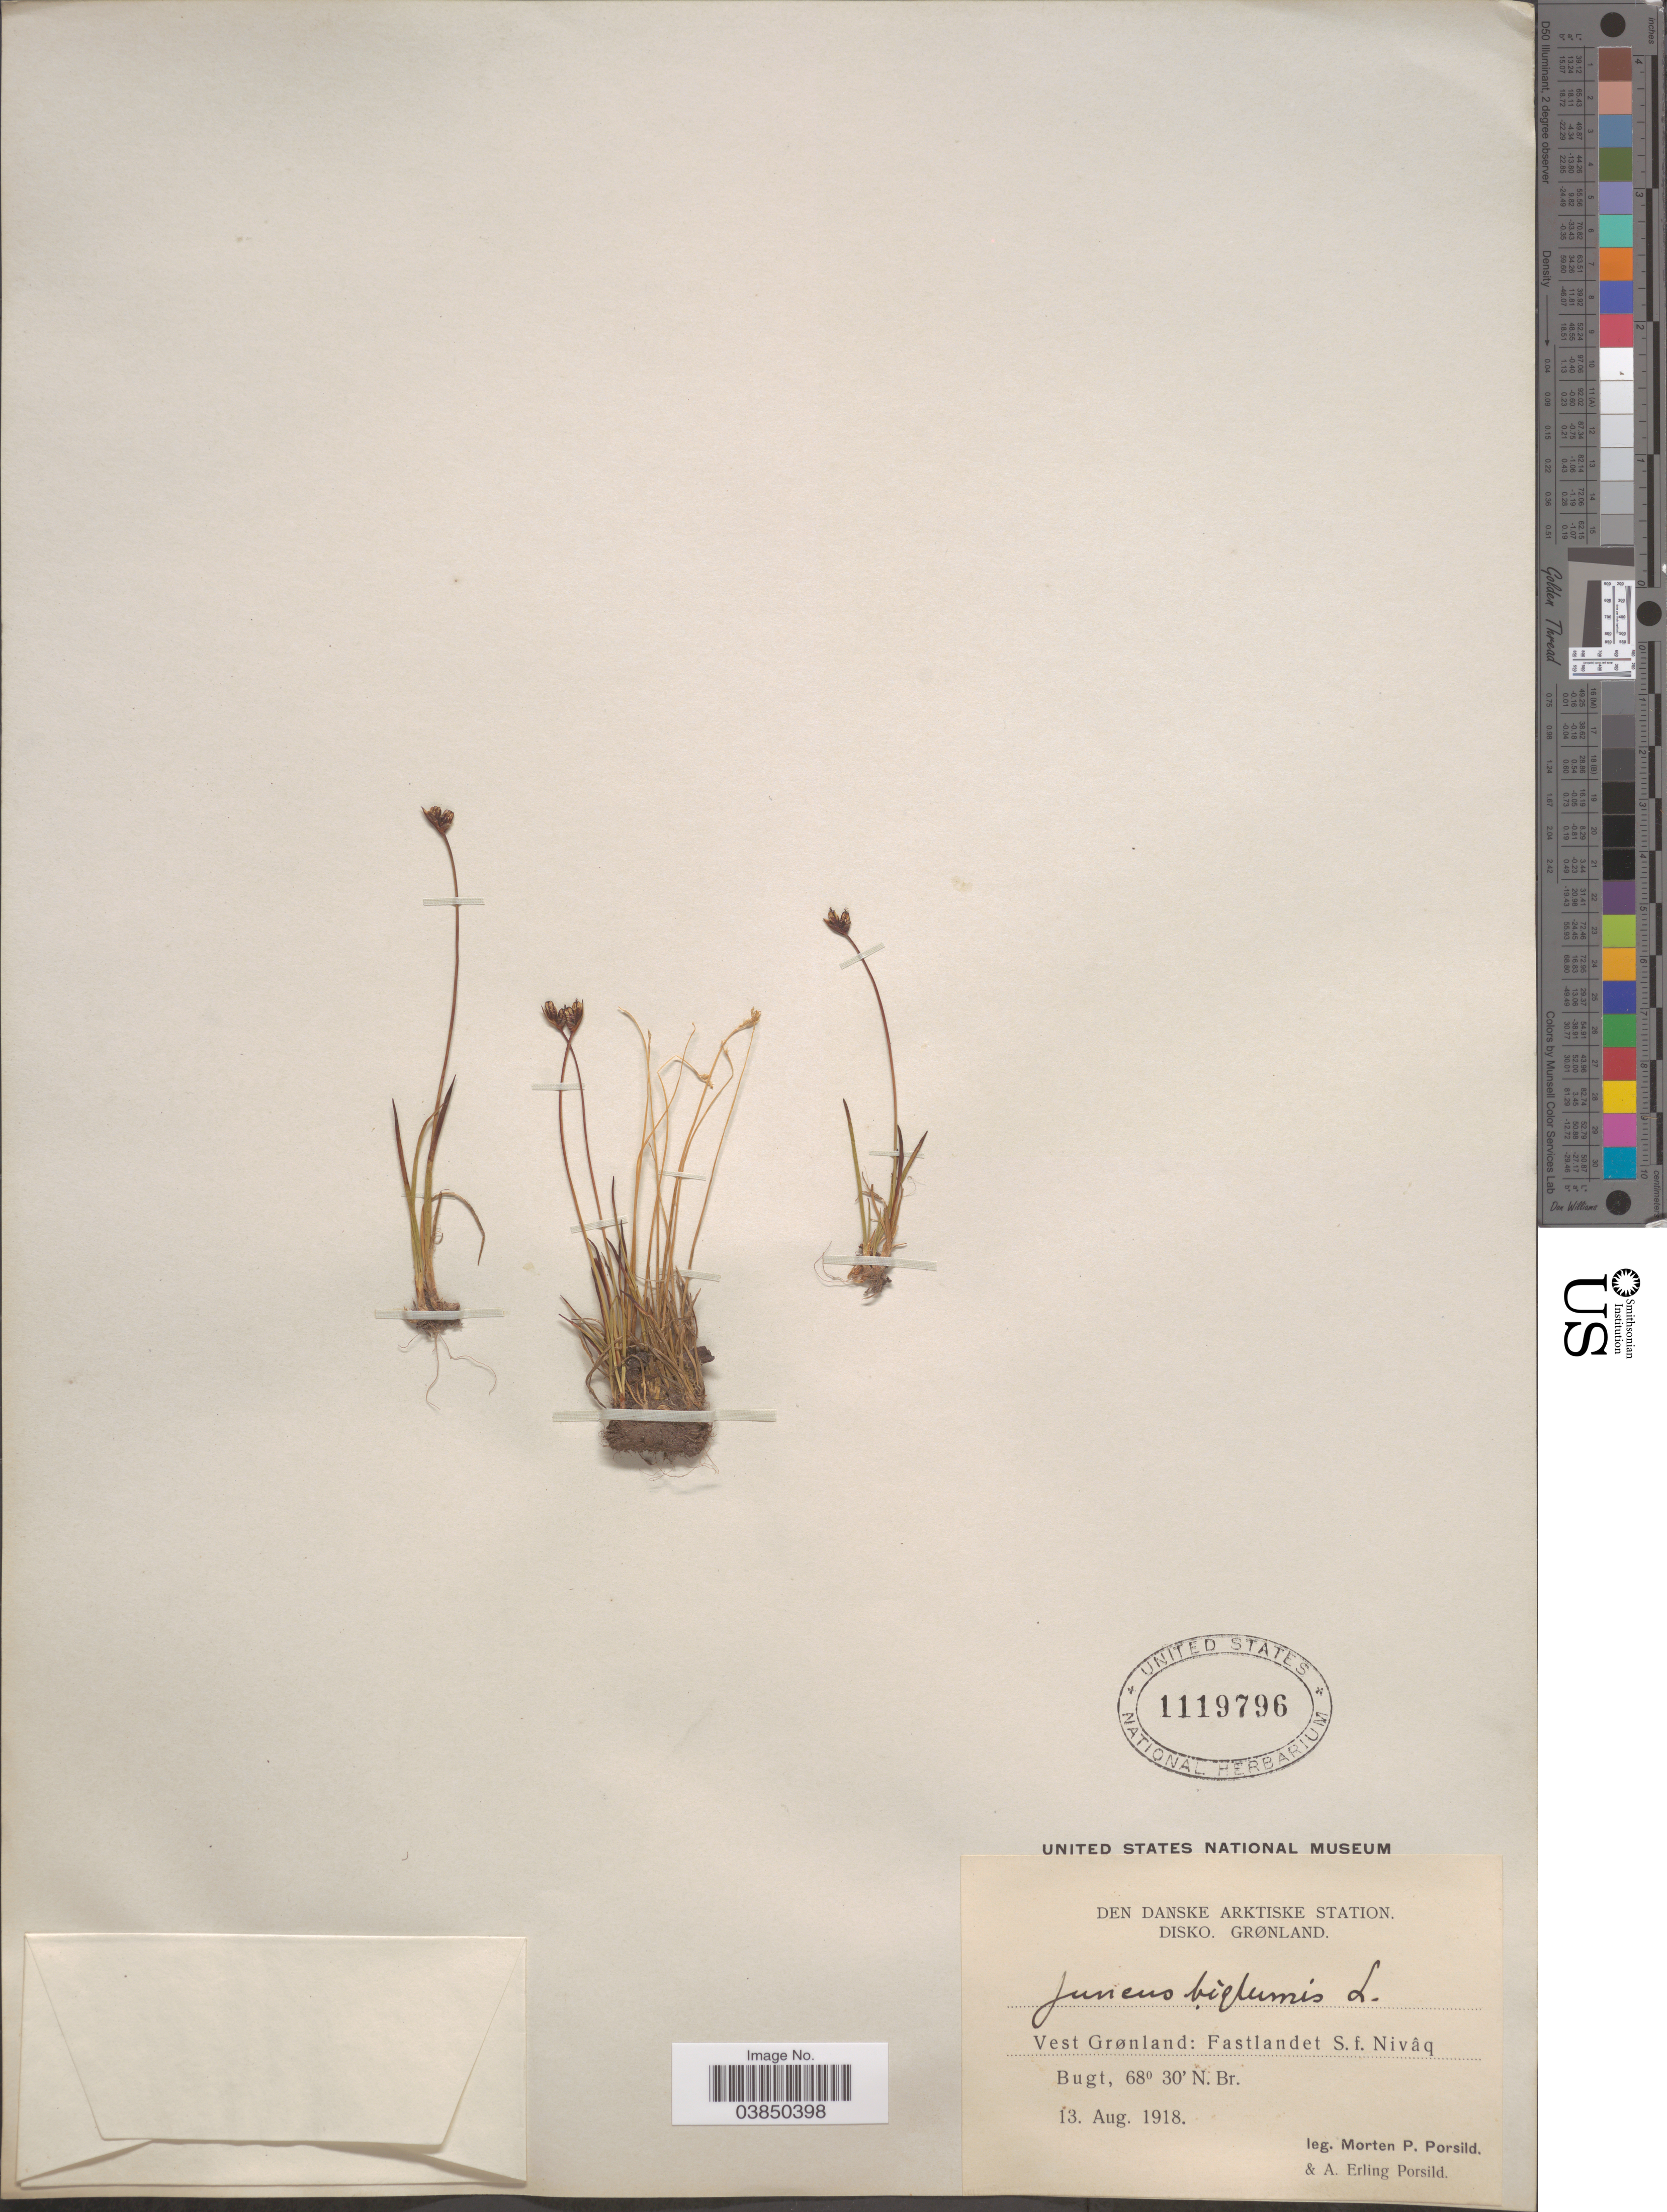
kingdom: Plantae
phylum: Tracheophyta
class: Liliopsida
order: Poales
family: Juncaceae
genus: Juncus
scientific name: Juncus biglumis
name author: L.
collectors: M. P. Porsild & A. E. Porsild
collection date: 1918-08-13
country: Greenland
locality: Den Danske Artiske Station. Disko. Vest Grønland: Fastlandet S.f. Nivâq. Bugt.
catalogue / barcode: US 1119796